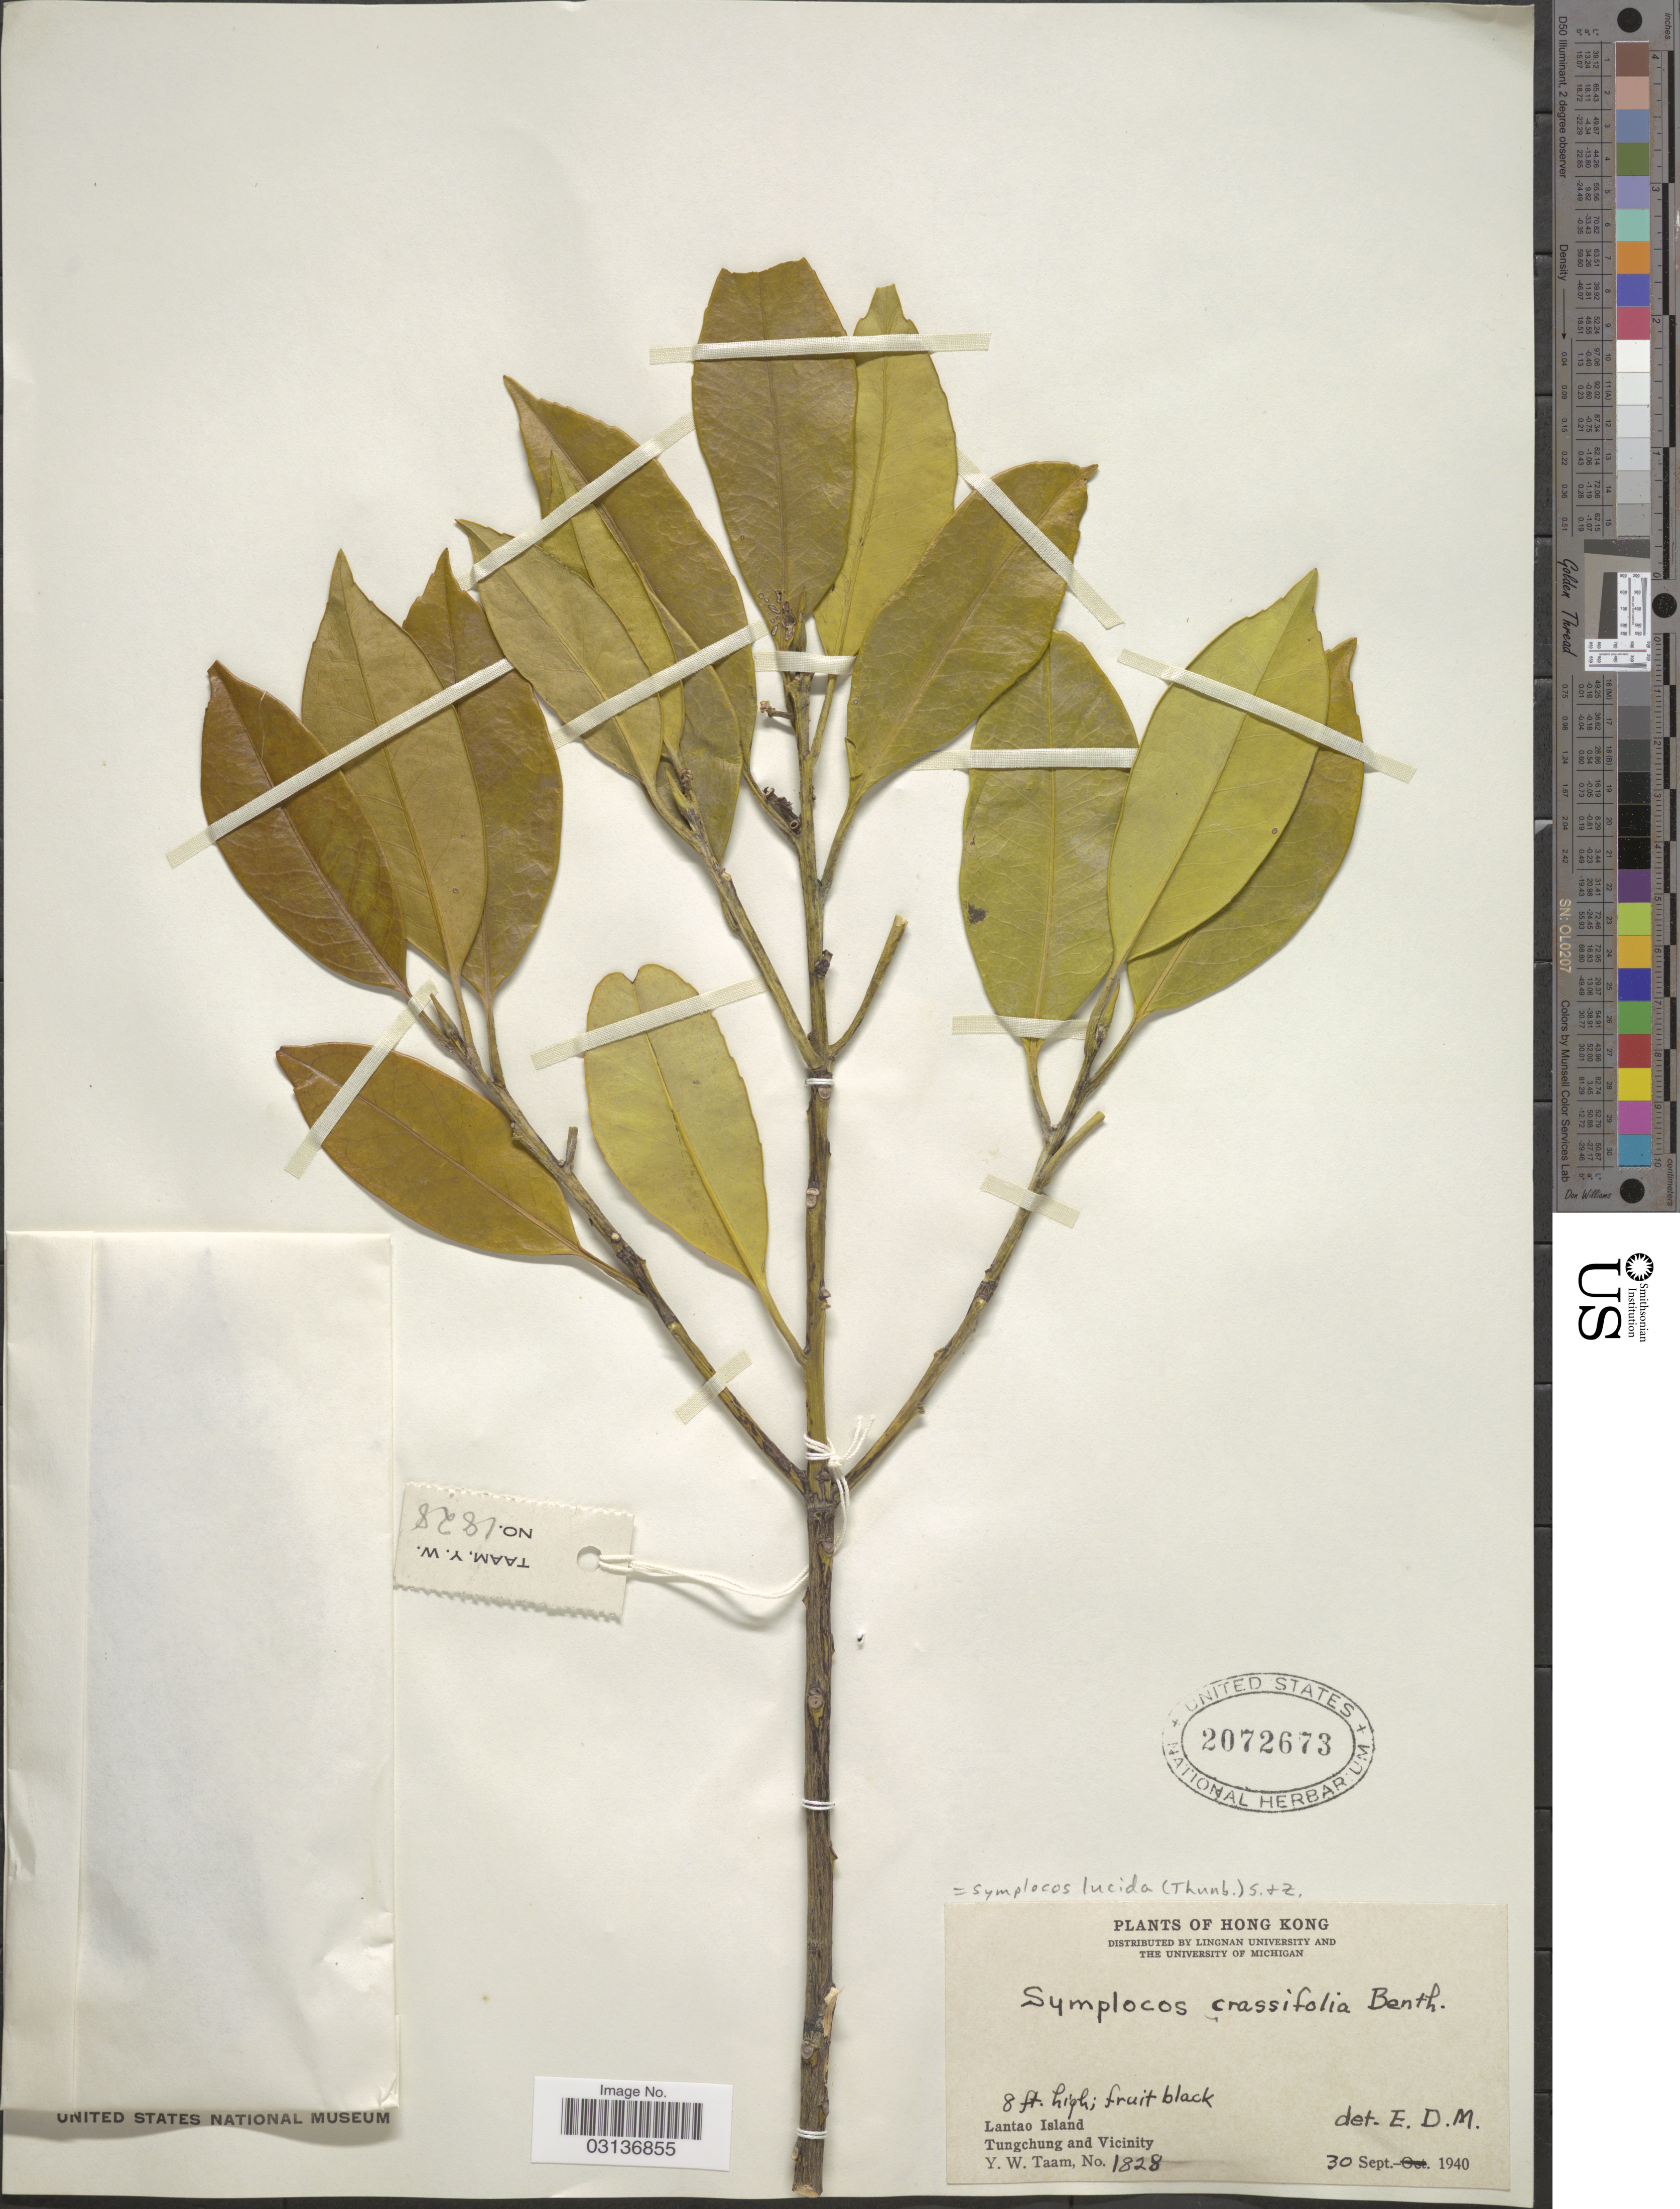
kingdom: Plantae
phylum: Tracheophyta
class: Magnoliopsida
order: Ericales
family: Symplocaceae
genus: Symplocos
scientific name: Symplocos lucida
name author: (Thurb.) Siebold & Zucc.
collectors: Y. W. Taam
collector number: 1828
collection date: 1940-09-30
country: China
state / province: Hong Kong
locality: Lantao Island. Tungchung and Vicinity.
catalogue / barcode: US 2072673